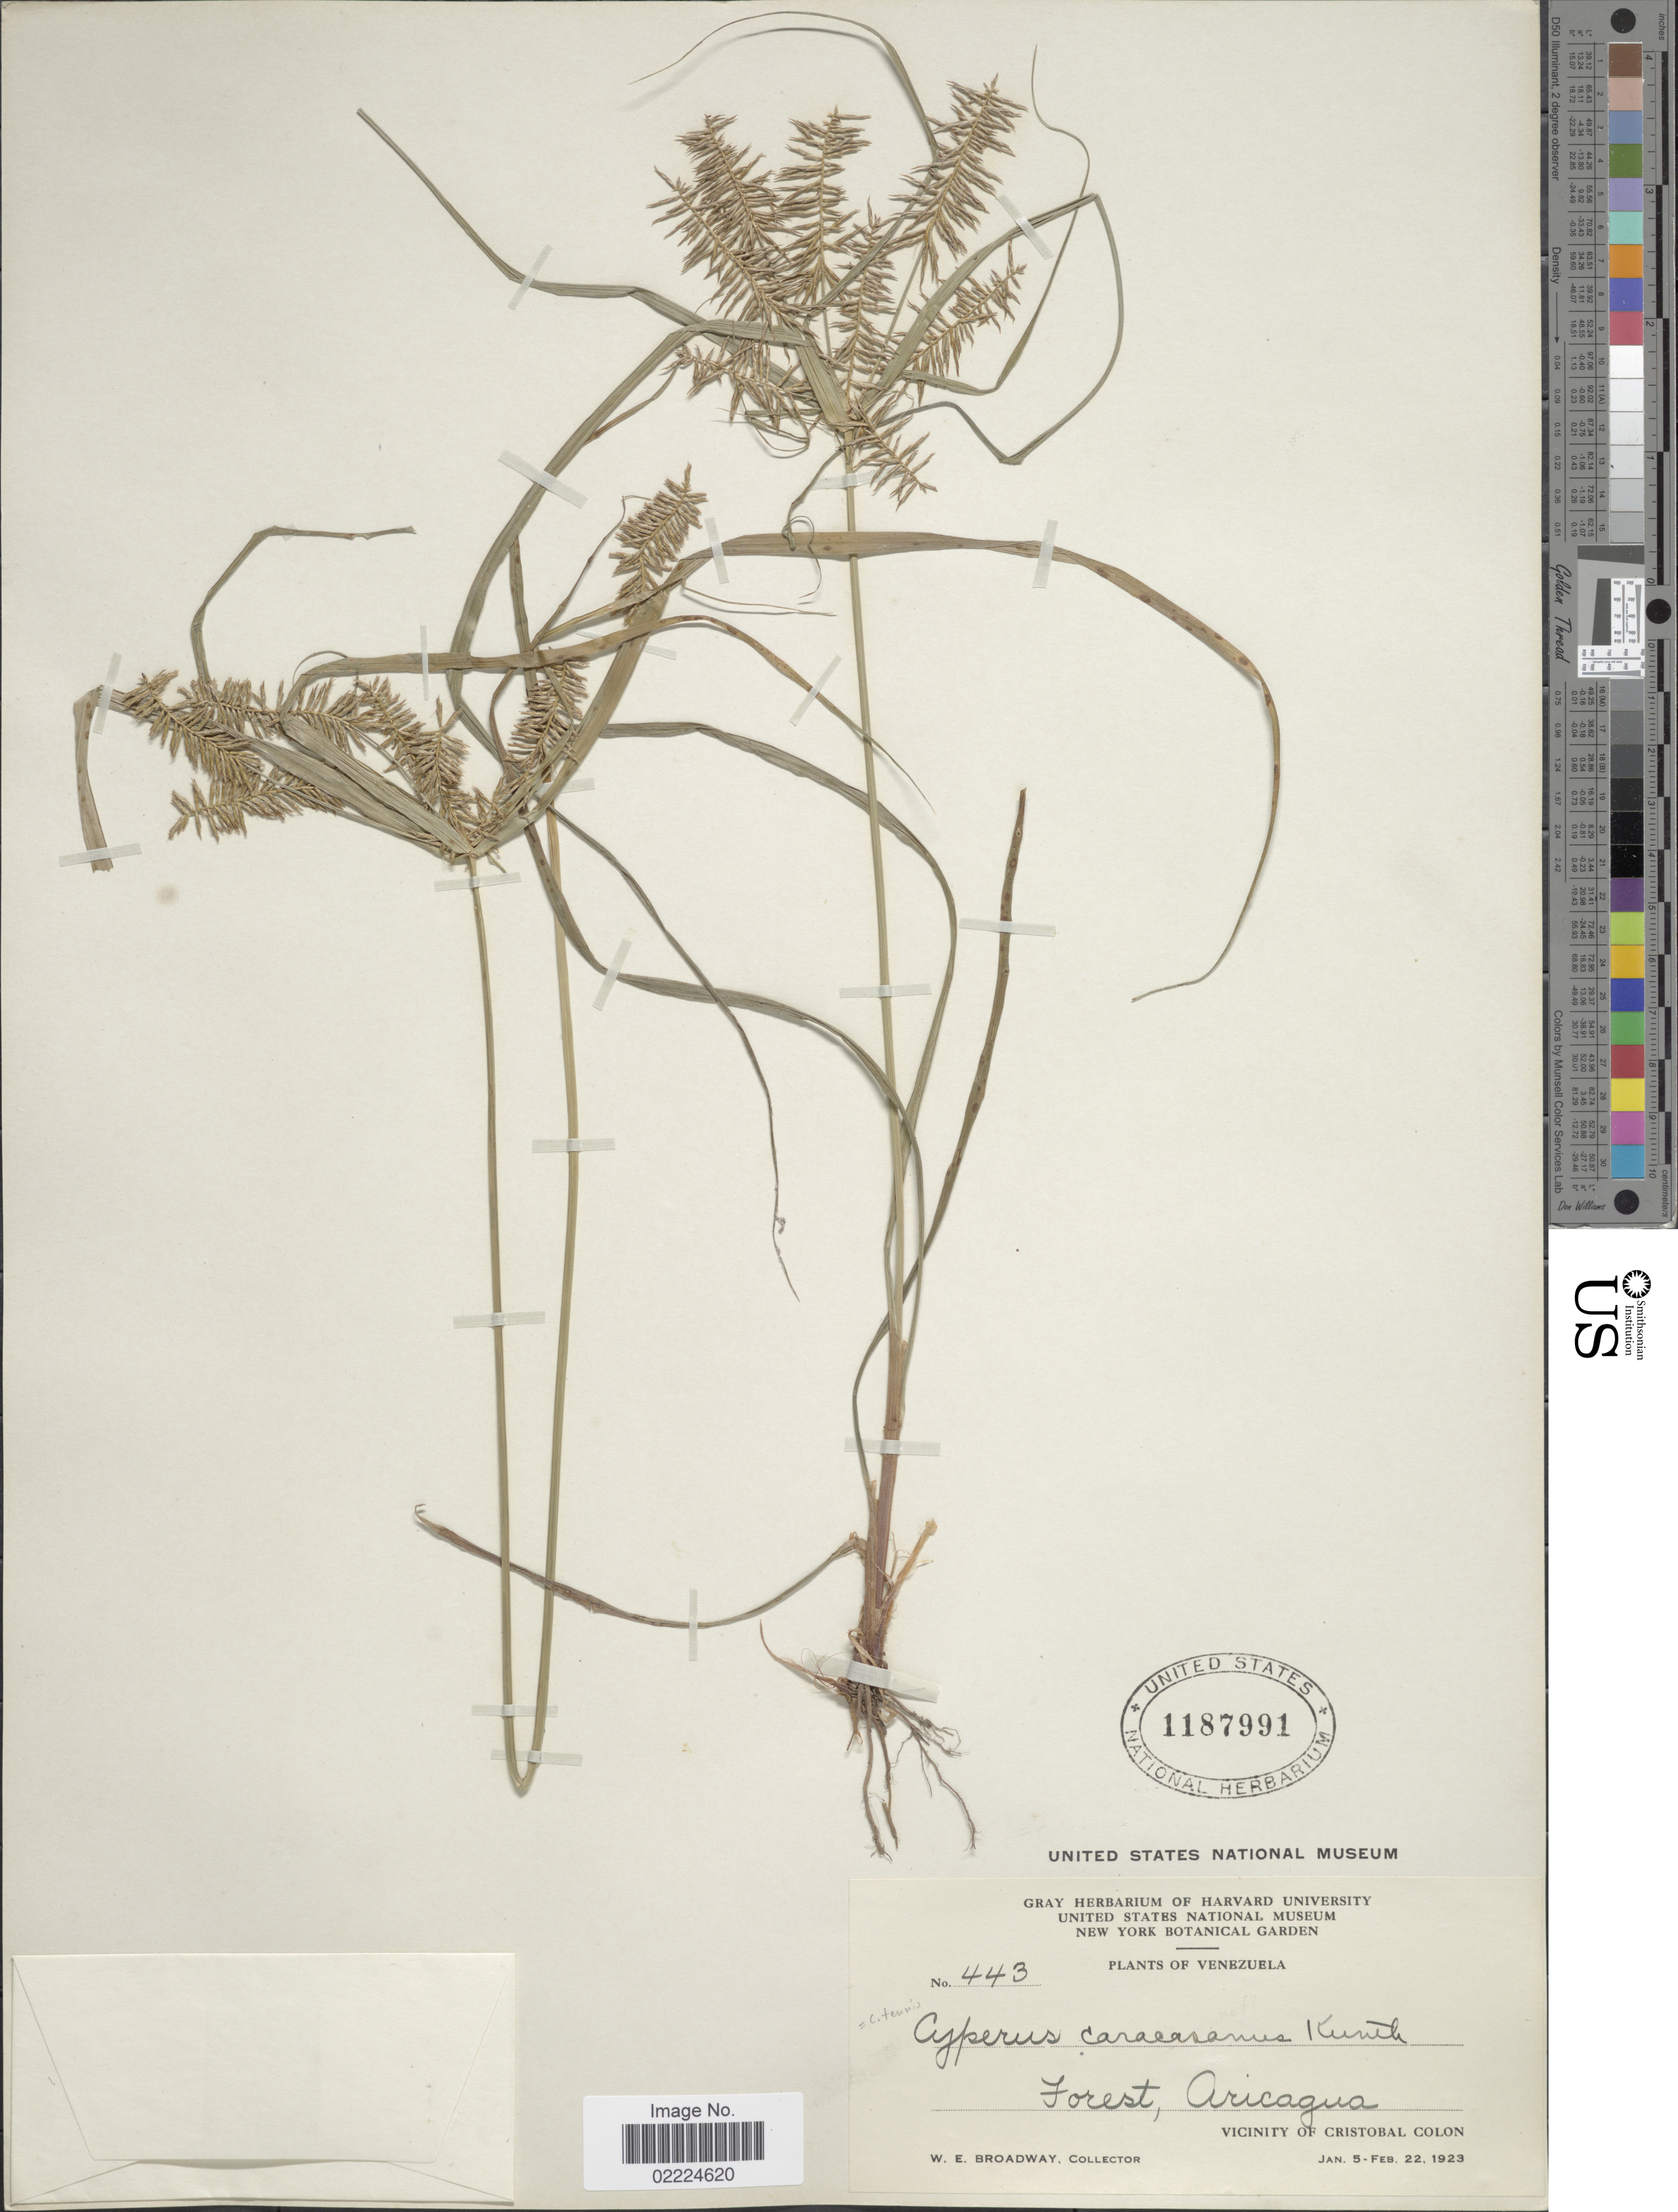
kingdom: Plantae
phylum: Tracheophyta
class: Liliopsida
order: Poales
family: Cyperaceae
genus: Cyperus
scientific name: Cyperus tenuis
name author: Sw.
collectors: W. E. Broadway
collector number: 443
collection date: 1923-01-05/1923-02-22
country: Venezuela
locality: Forest, Aricagua, Vicinity of Cristobal Colon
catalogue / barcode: US 1187991